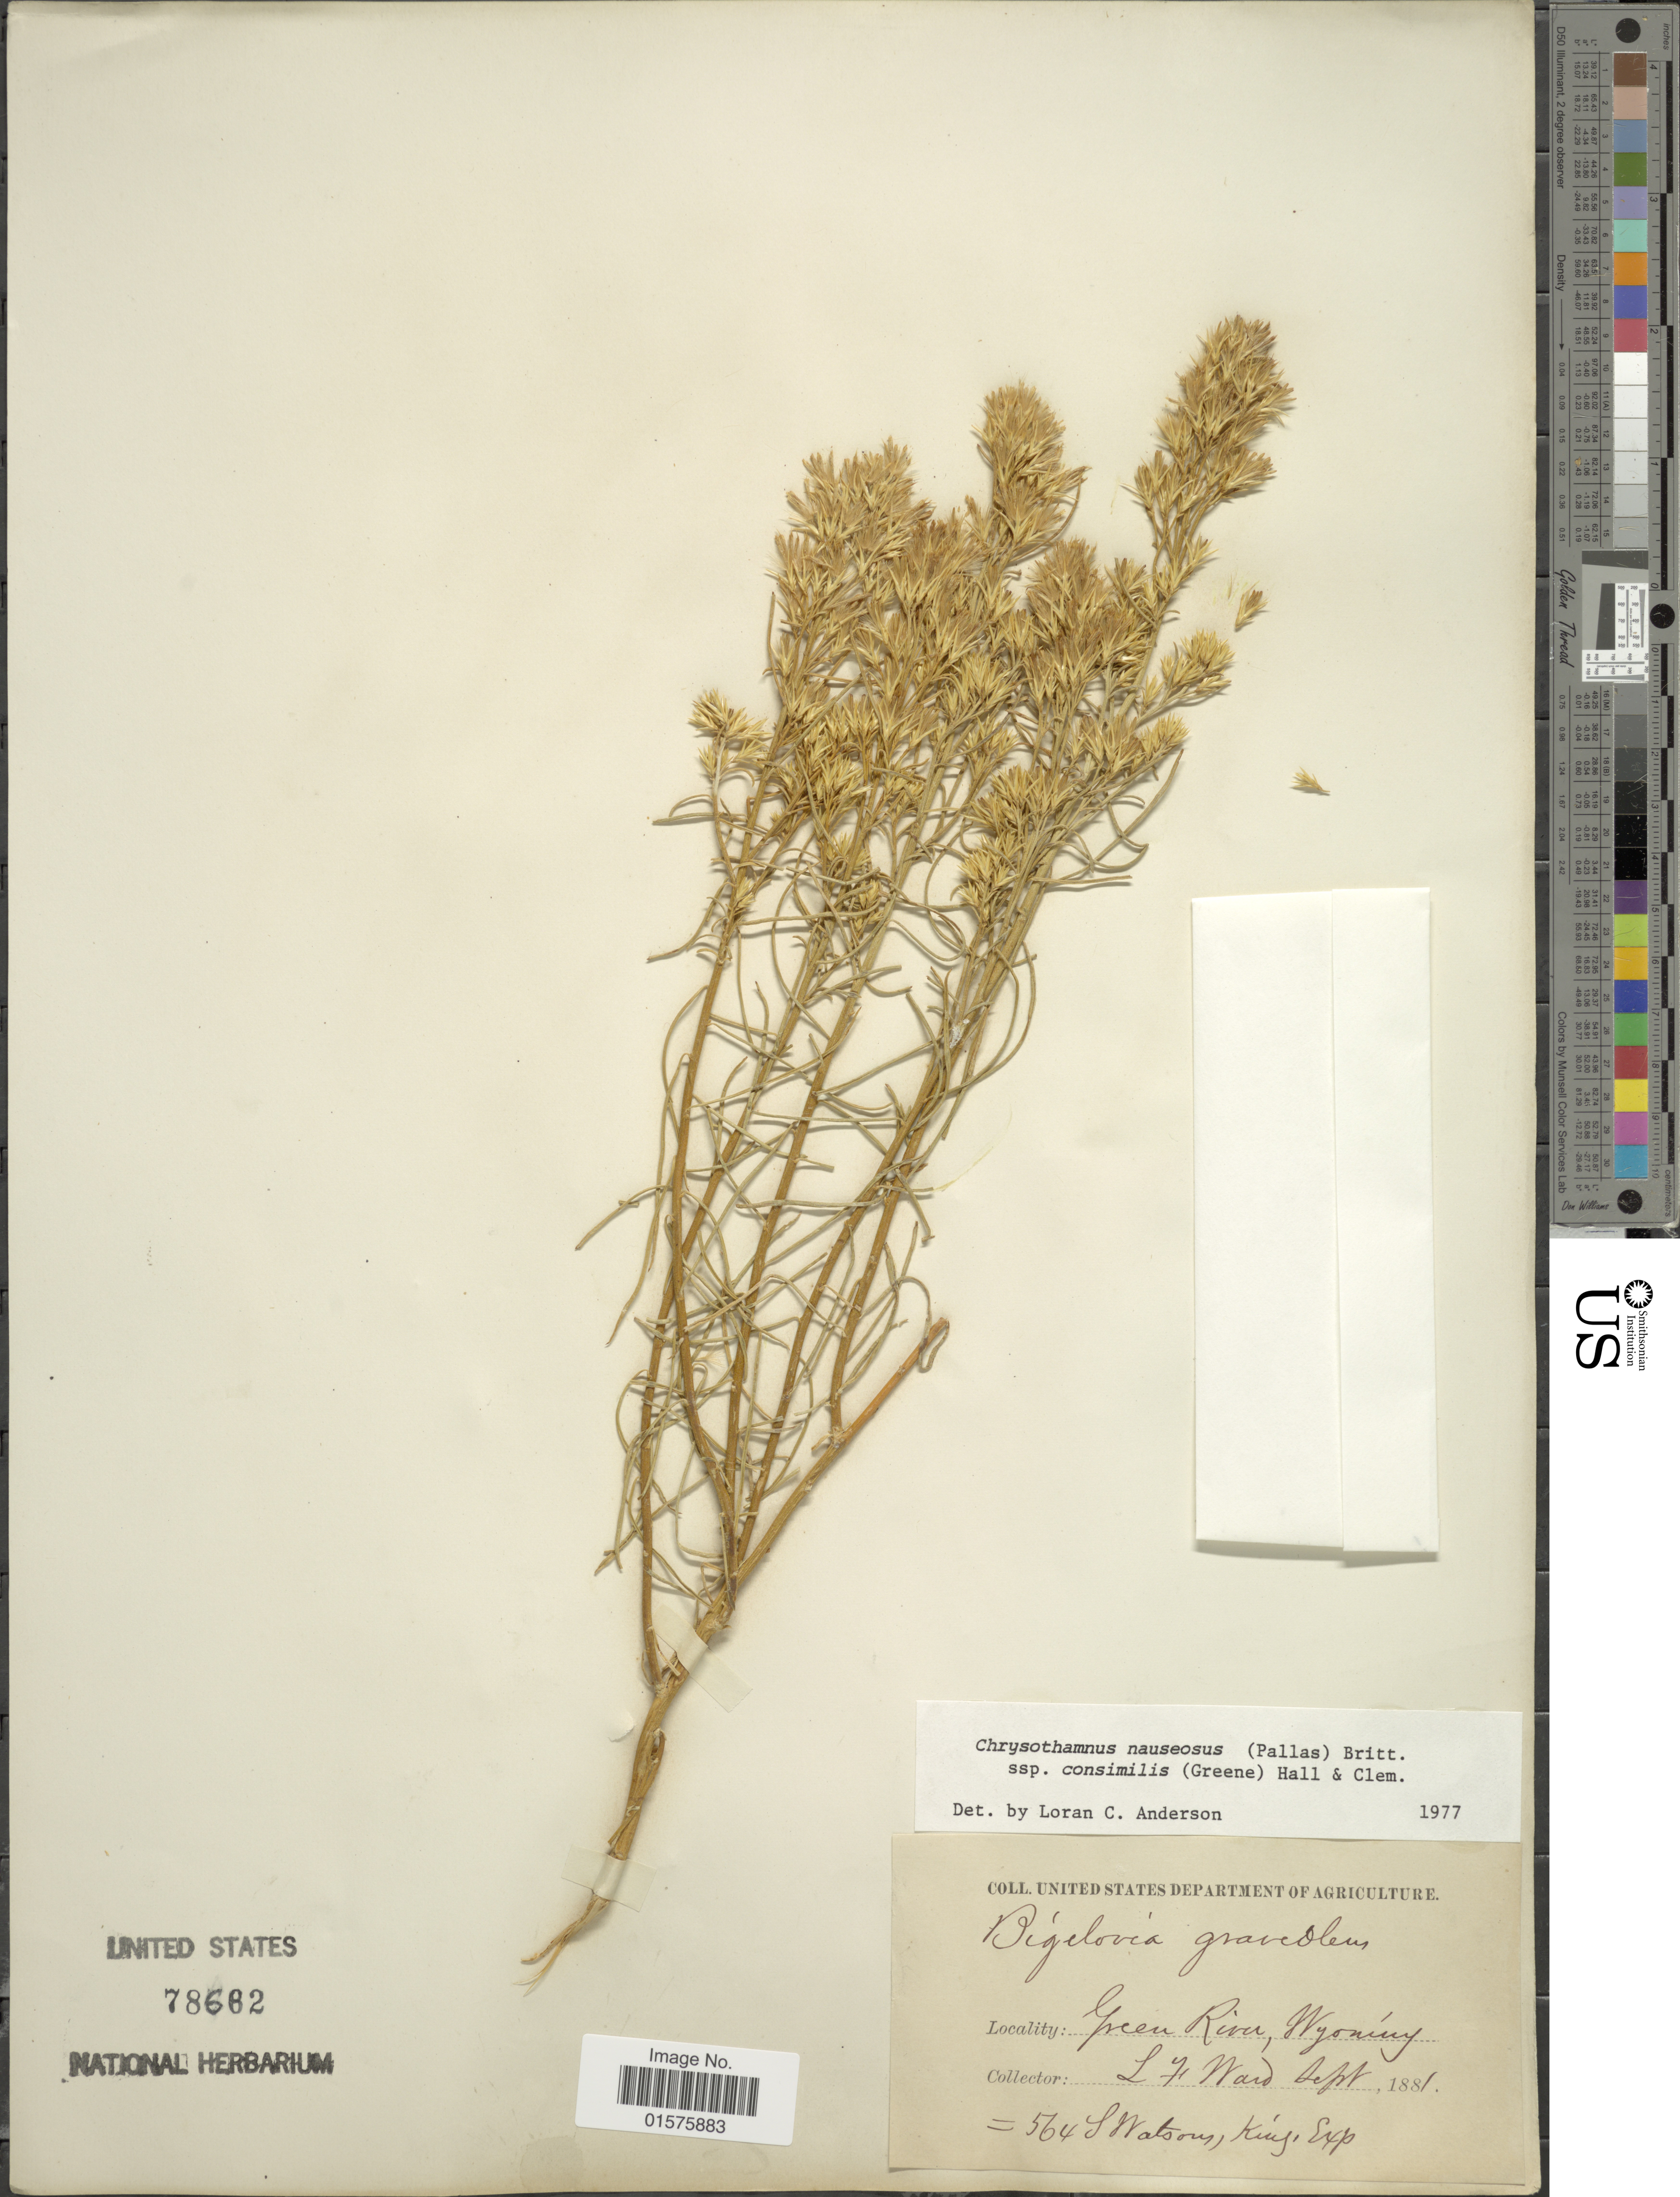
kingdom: Plantae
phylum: Tracheophyta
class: Magnoliopsida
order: Asterales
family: Asteraceae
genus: Ericameria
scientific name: Ericameria nauseosa var. oreophila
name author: (A. Nelson) G.L. Nesom & G.I. Baird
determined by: Urbatsch, Lowell E., Curator (LSU), Louisiana State University (UNITED STATES)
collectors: L. Ward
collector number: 564?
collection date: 1881-09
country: United States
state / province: Wyoming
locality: Green River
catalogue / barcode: US 78662